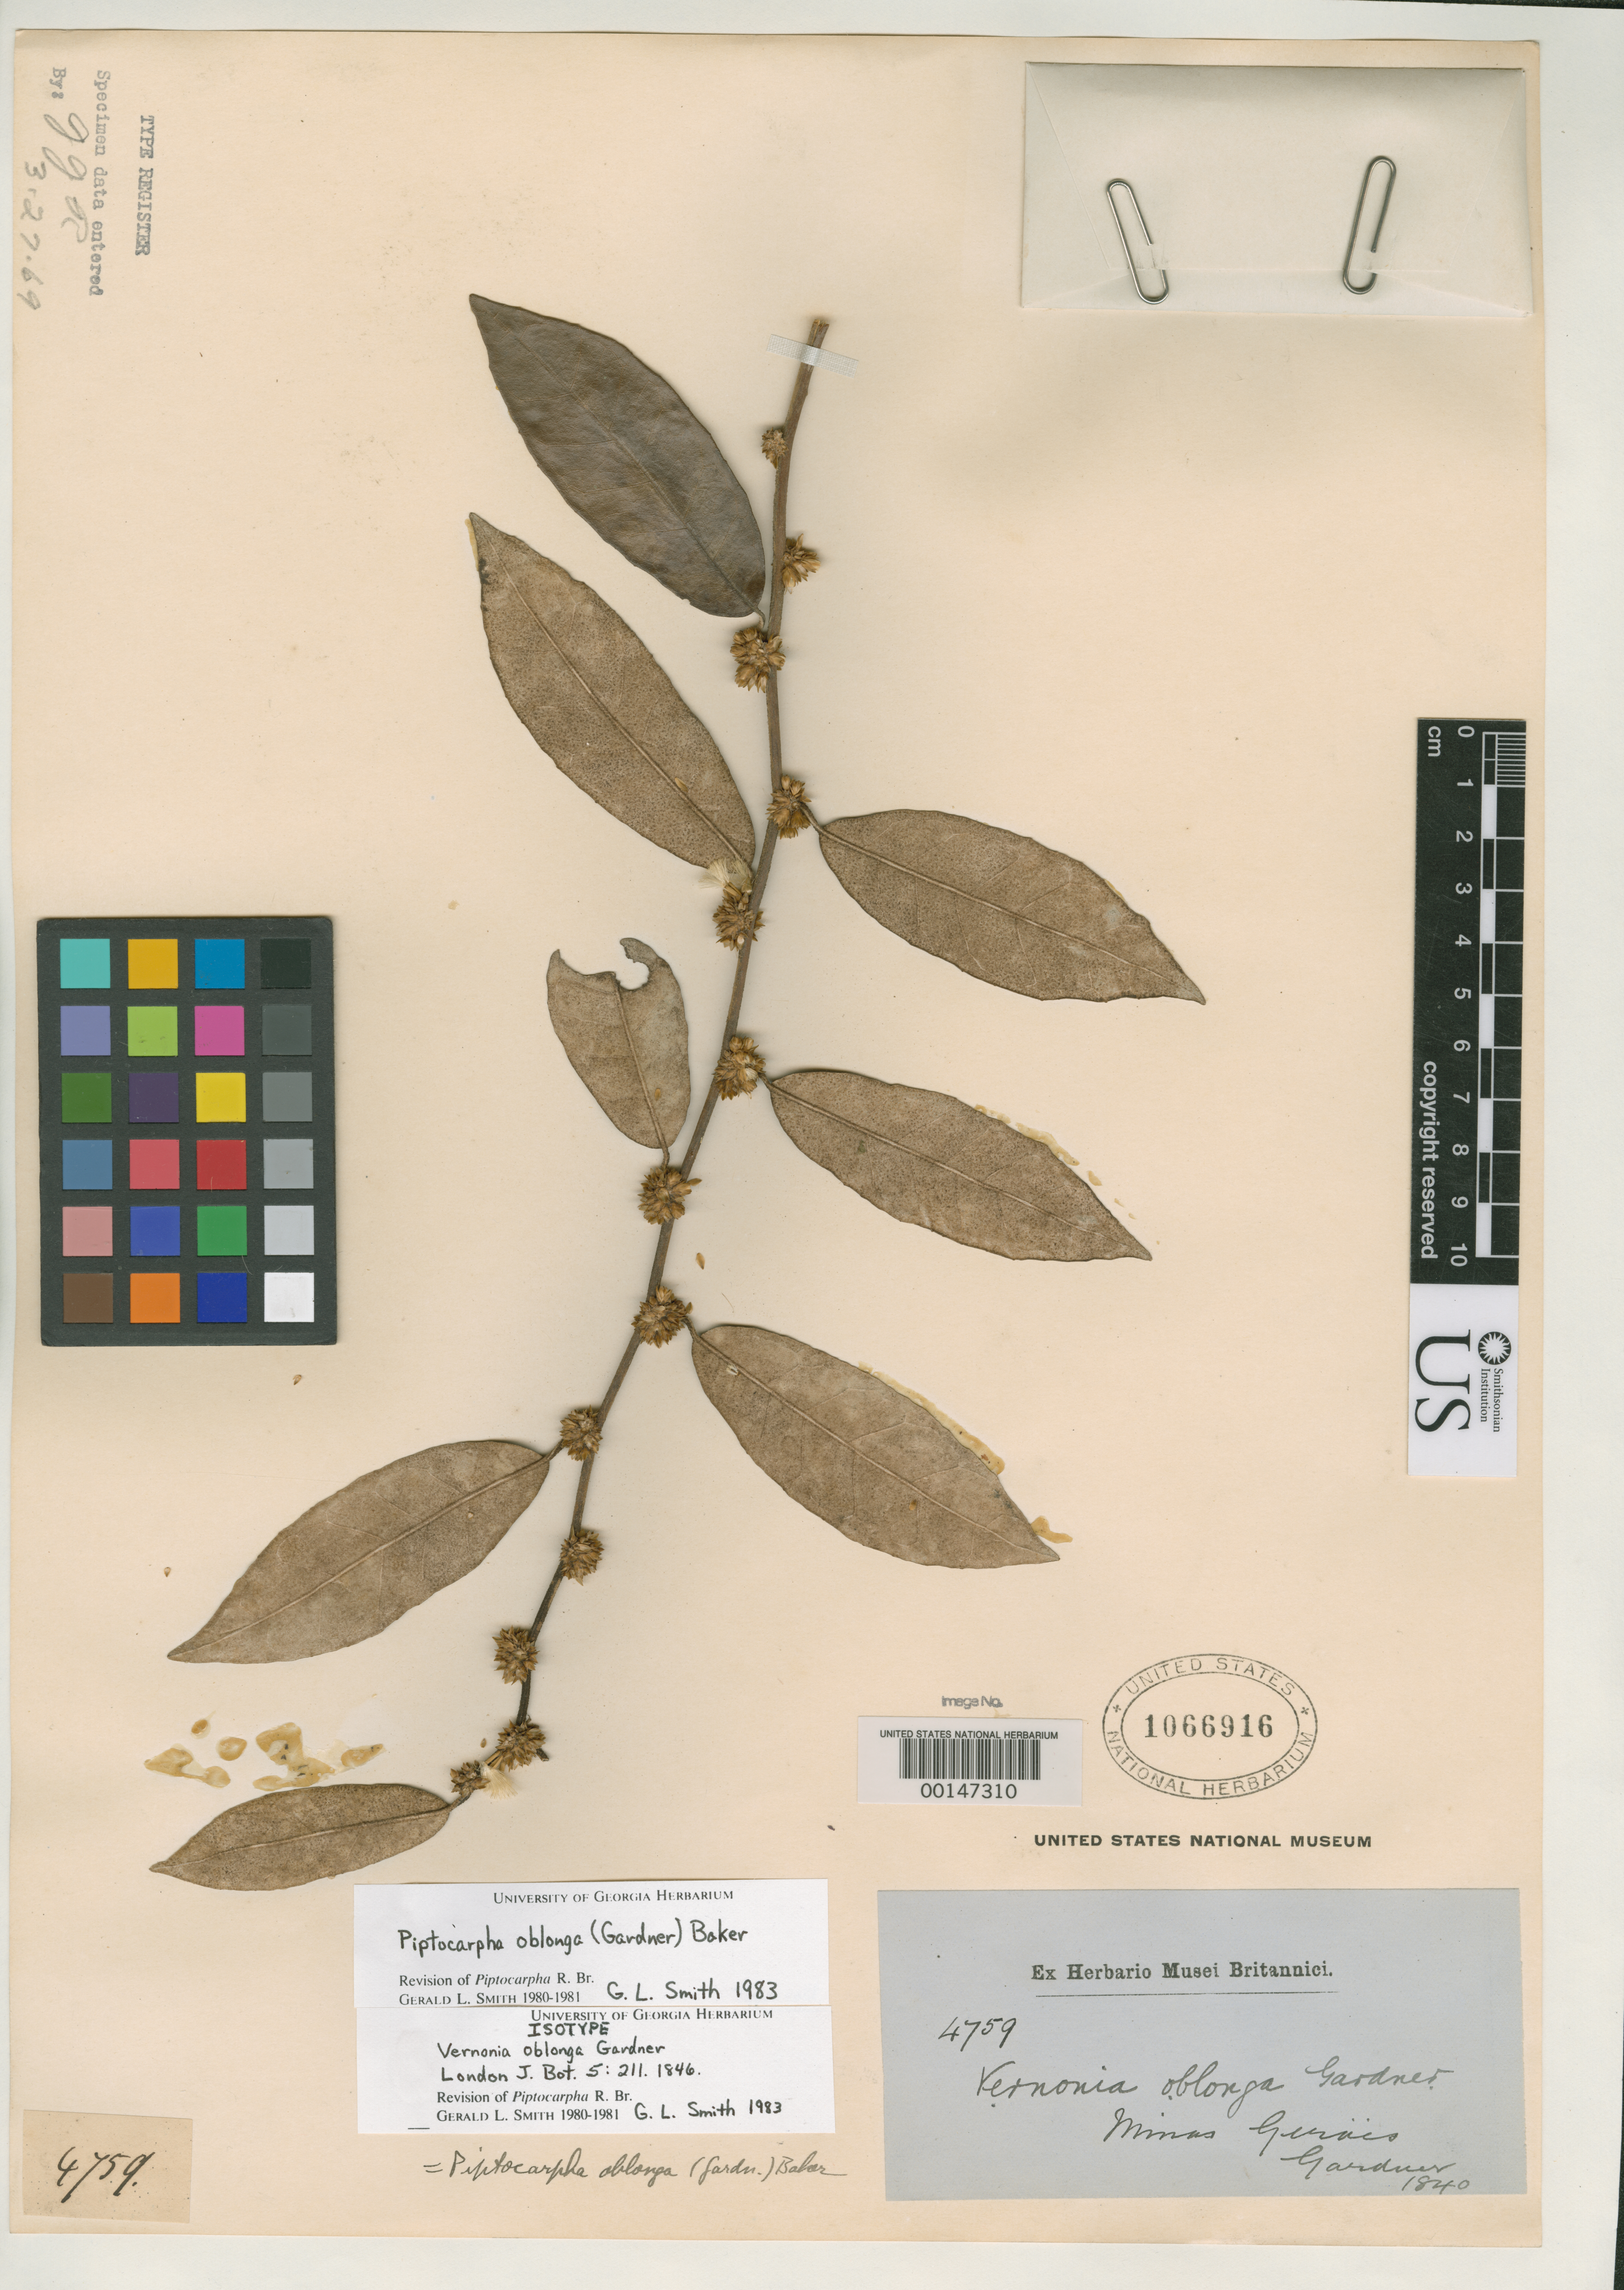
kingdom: Plantae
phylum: Tracheophyta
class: Magnoliopsida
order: Asterales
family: Asteraceae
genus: Vernonia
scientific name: Vernonia oblonga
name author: Gardner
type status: Isotype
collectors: G. Gardner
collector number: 4759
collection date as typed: Sep 1840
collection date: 1840-09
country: Brazil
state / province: Minas Gerais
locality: Near Morro Velho.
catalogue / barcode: US 1066916